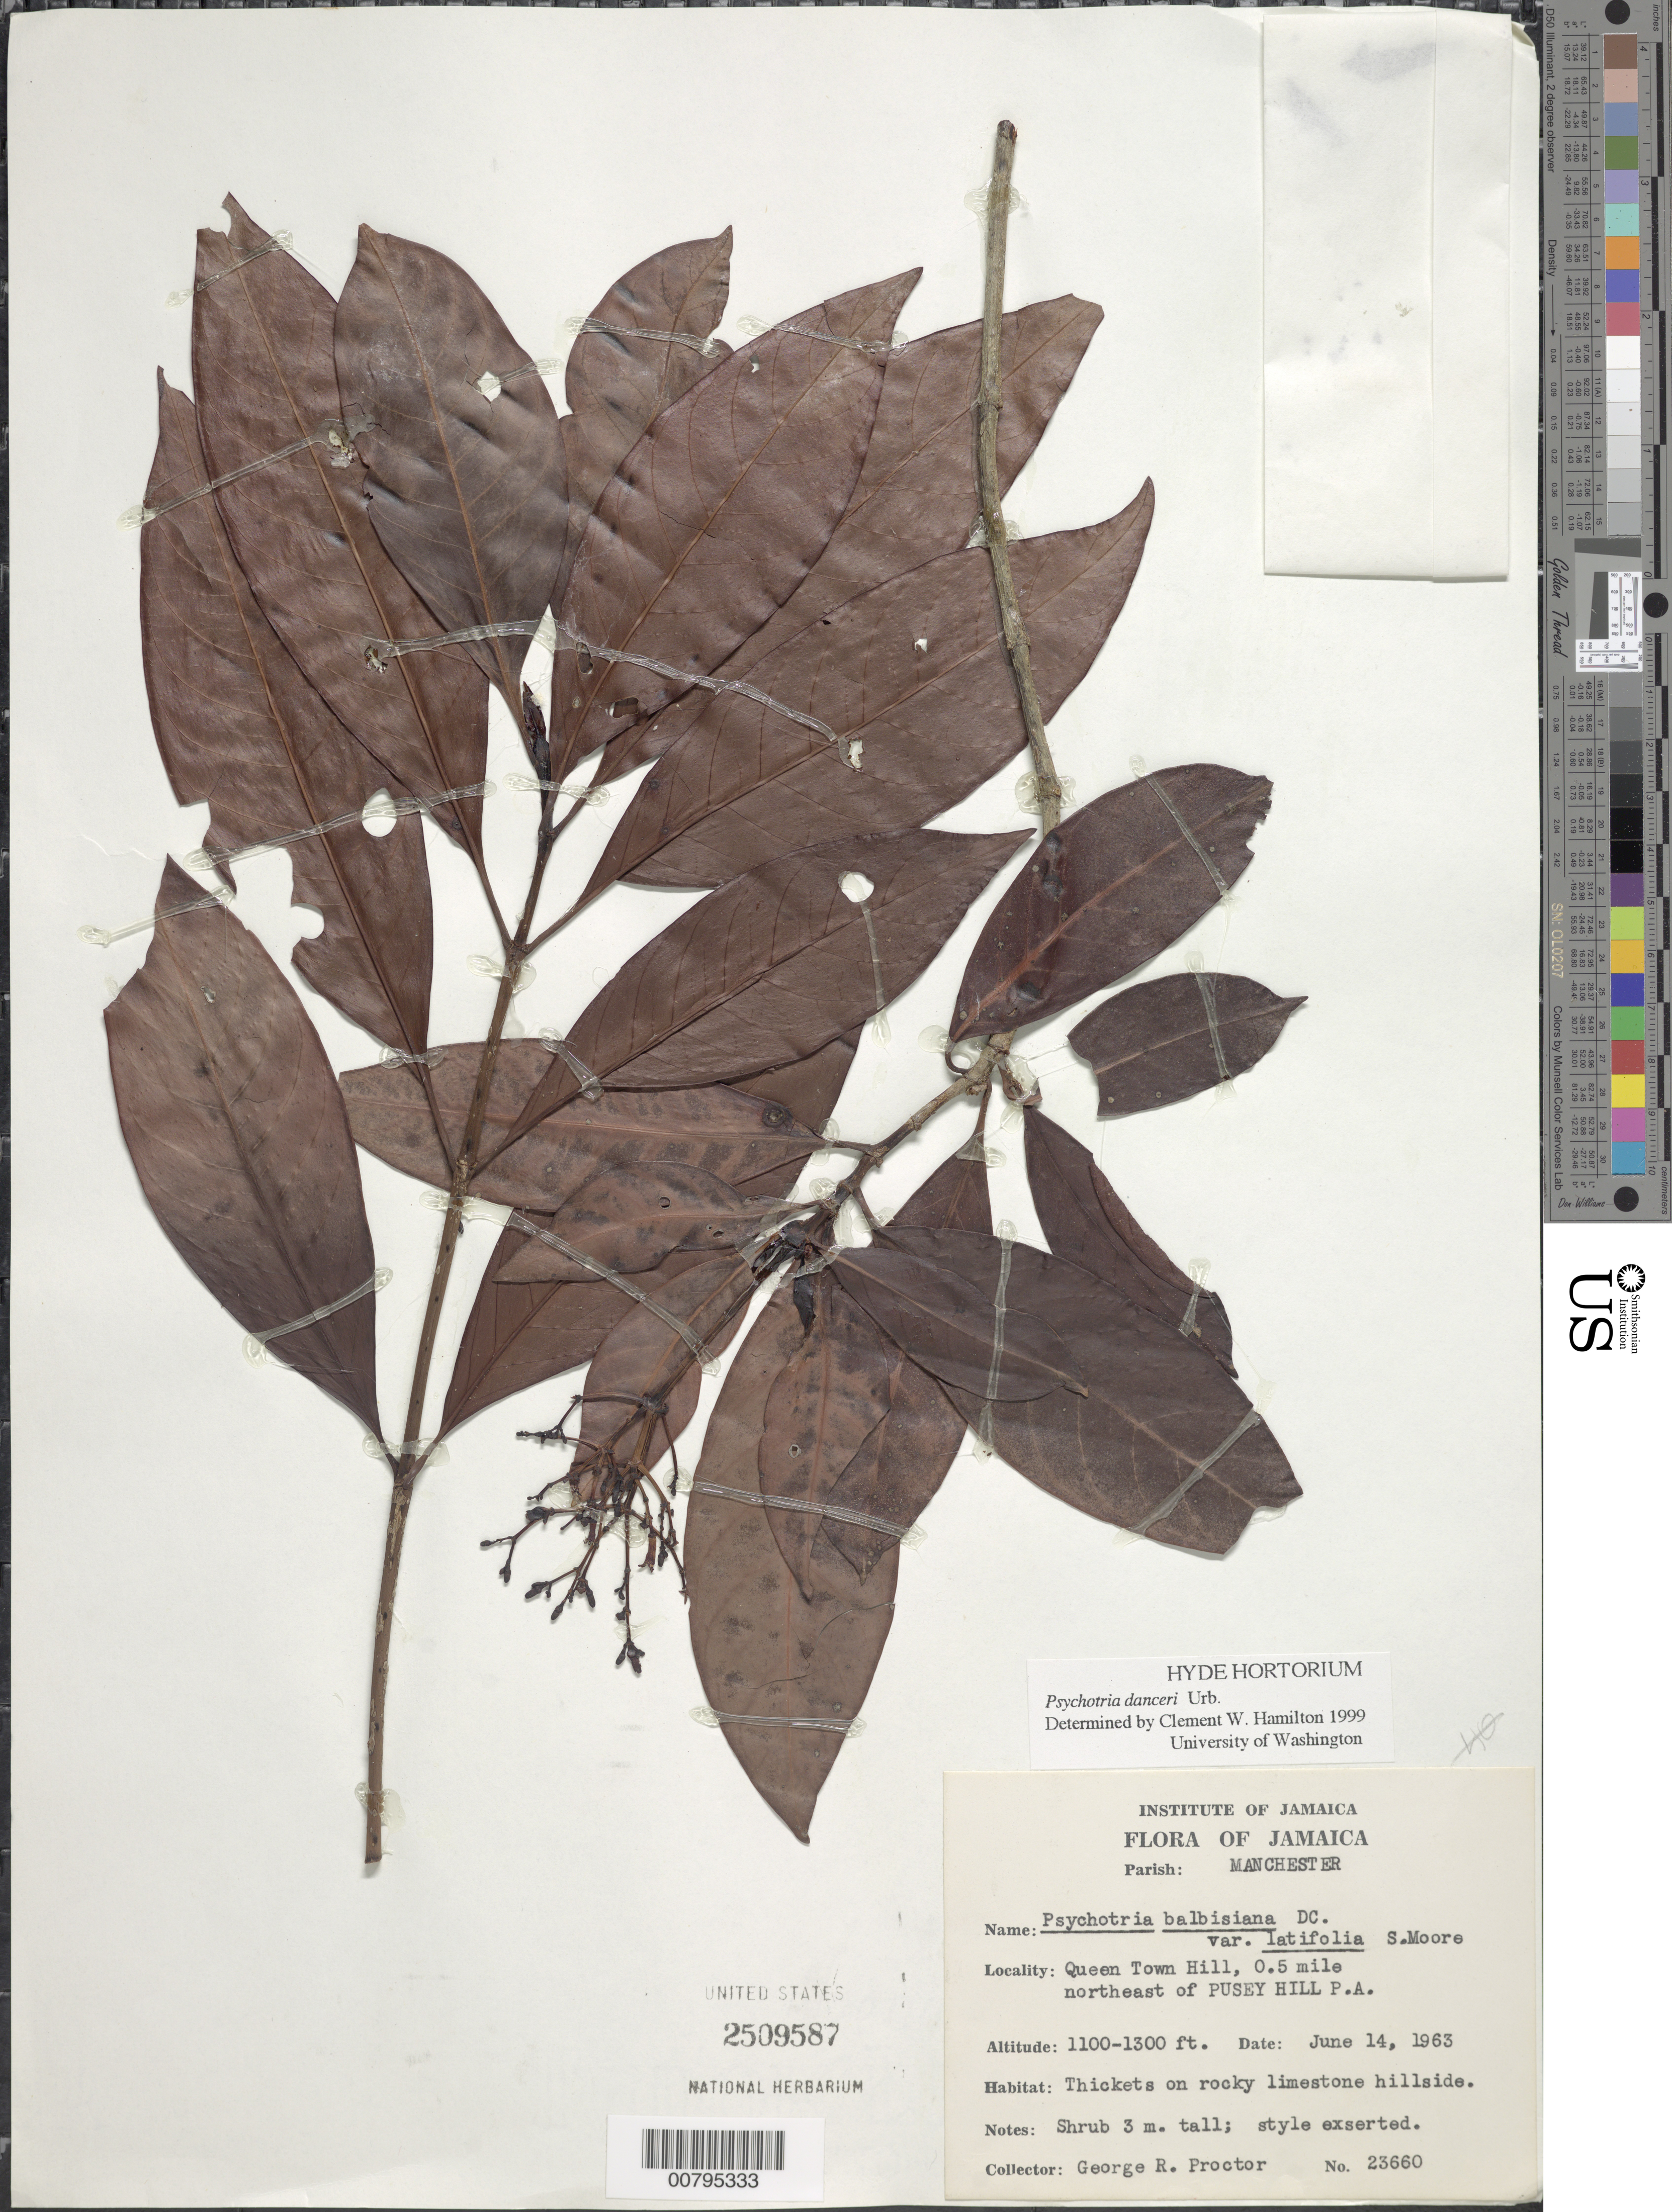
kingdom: Plantae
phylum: Tracheophyta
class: Magnoliopsida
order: Gentianales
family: Rubiaceae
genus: Psychotria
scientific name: Psychotria dura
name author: Sw. ex Griseb.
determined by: Hamilton, C. W.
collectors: G. R. Proctor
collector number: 23660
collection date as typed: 14 Jun 1963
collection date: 1963-06-14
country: Jamaica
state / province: Manchester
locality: Queen Town Hill, 0.5 mile northeast of Pusey Hill P.A.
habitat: Thickets on rocky limestone hillside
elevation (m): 335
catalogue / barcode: US 2509587